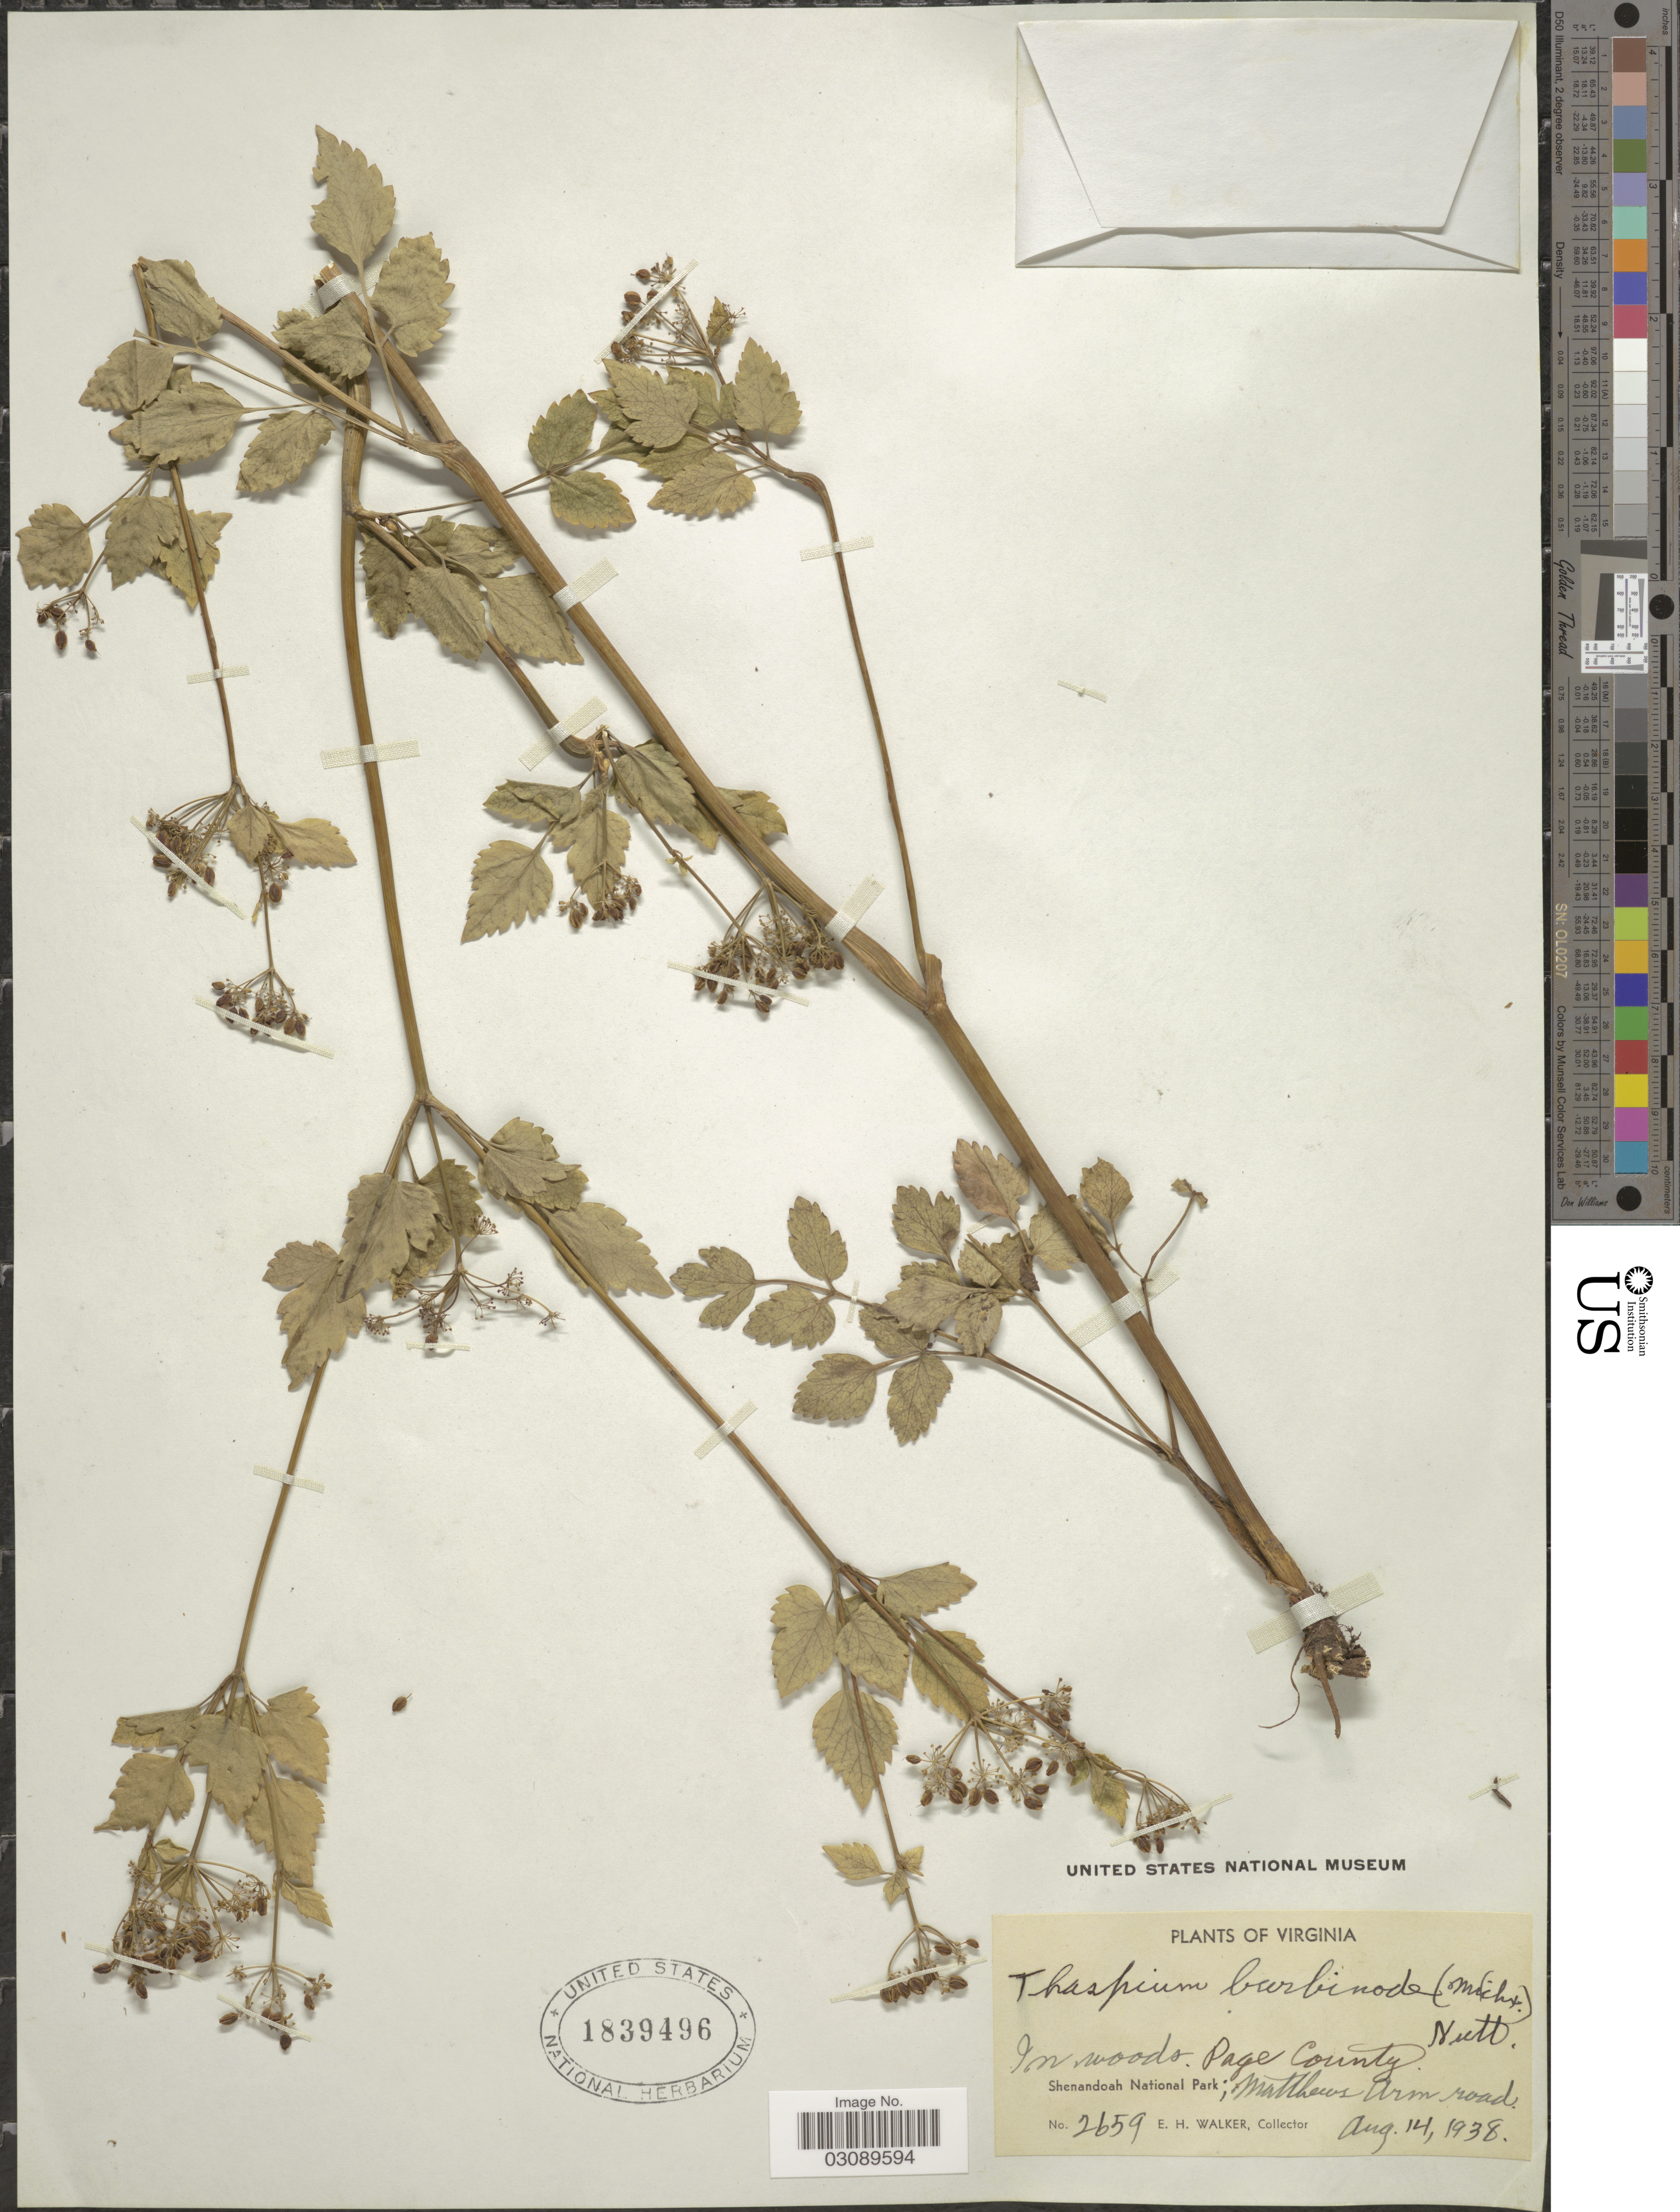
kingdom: Plantae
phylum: Tracheophyta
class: Magnoliopsida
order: Apiales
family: Apiaceae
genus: Thaspium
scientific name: Thaspium barbinode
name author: (Michx.) Nutt.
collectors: E. H. Walker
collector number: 2659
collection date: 1938-08-14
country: United States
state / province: Virginia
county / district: Page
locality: Shenandoah National Park; Matthews Arm road.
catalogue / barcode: US 1839496